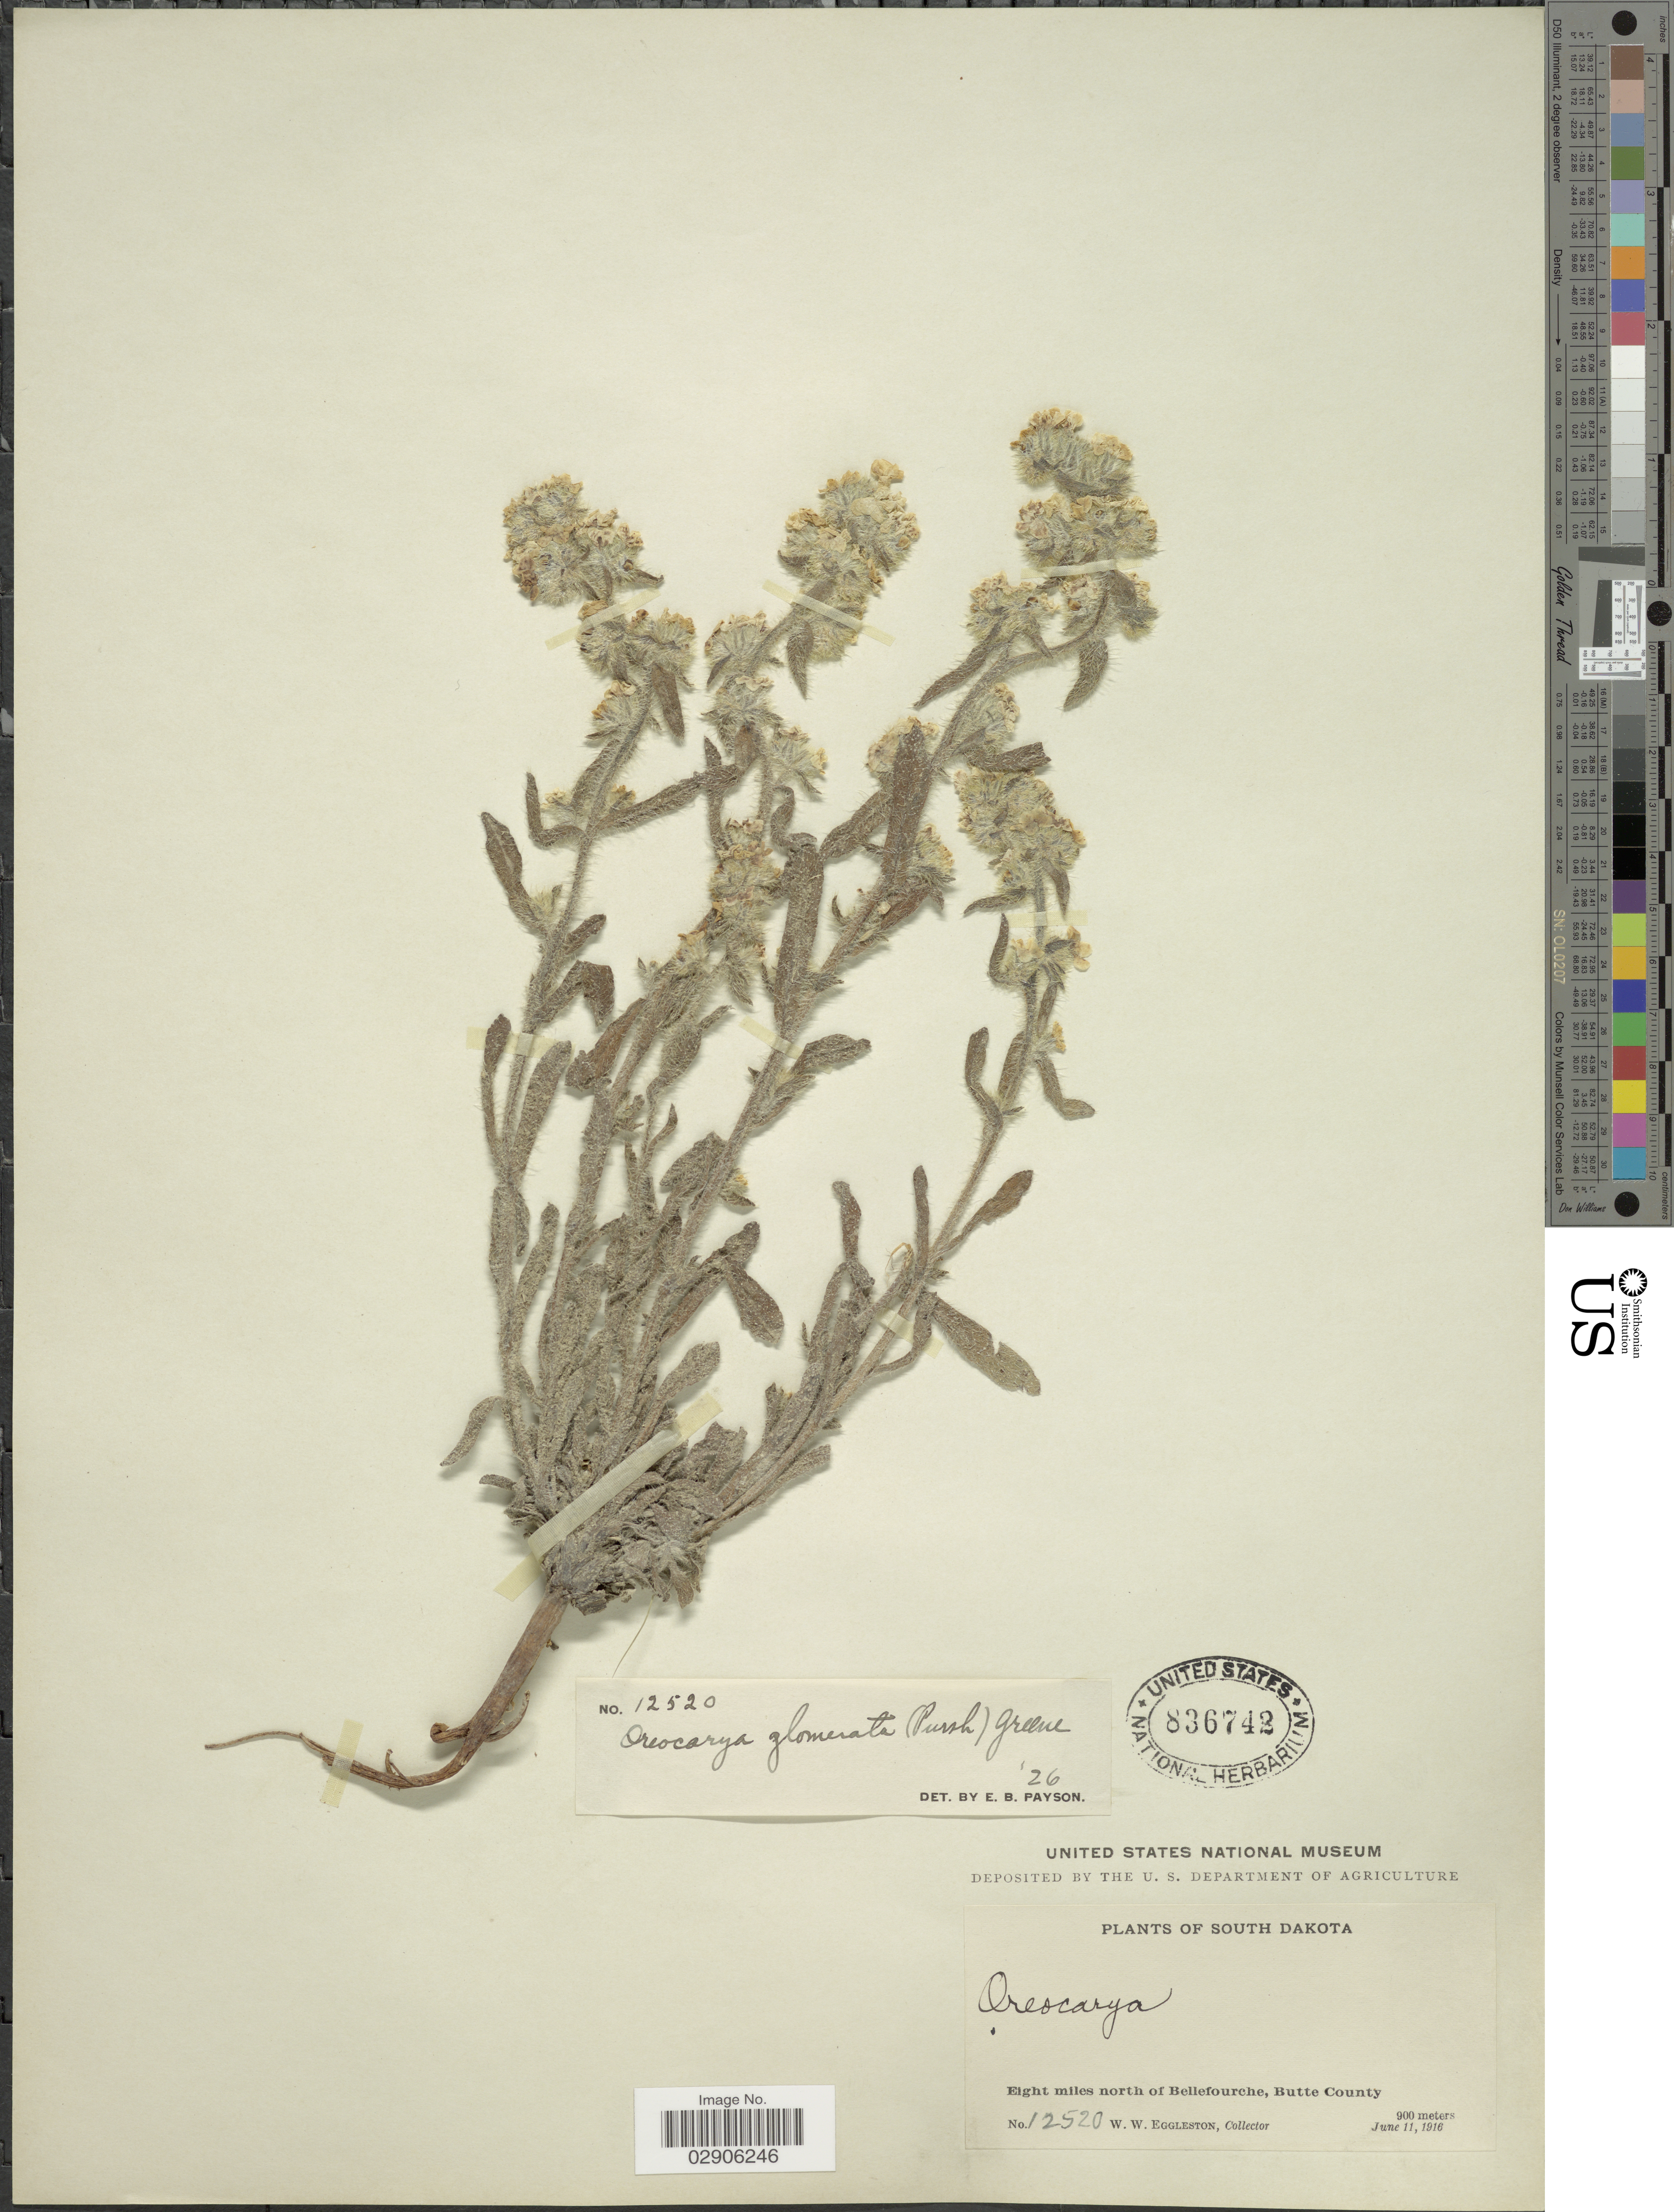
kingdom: Plantae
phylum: Tracheophyta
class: Magnoliopsida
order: Boraginales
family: Boraginaceae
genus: Cryptantha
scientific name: Cryptantha bradburiana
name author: Payson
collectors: W. W. Eggleston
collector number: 12520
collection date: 1916-06-11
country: United States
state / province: South Dakota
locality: Eight miles north of Bellefourche, Butte County.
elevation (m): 900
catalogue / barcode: US 836742